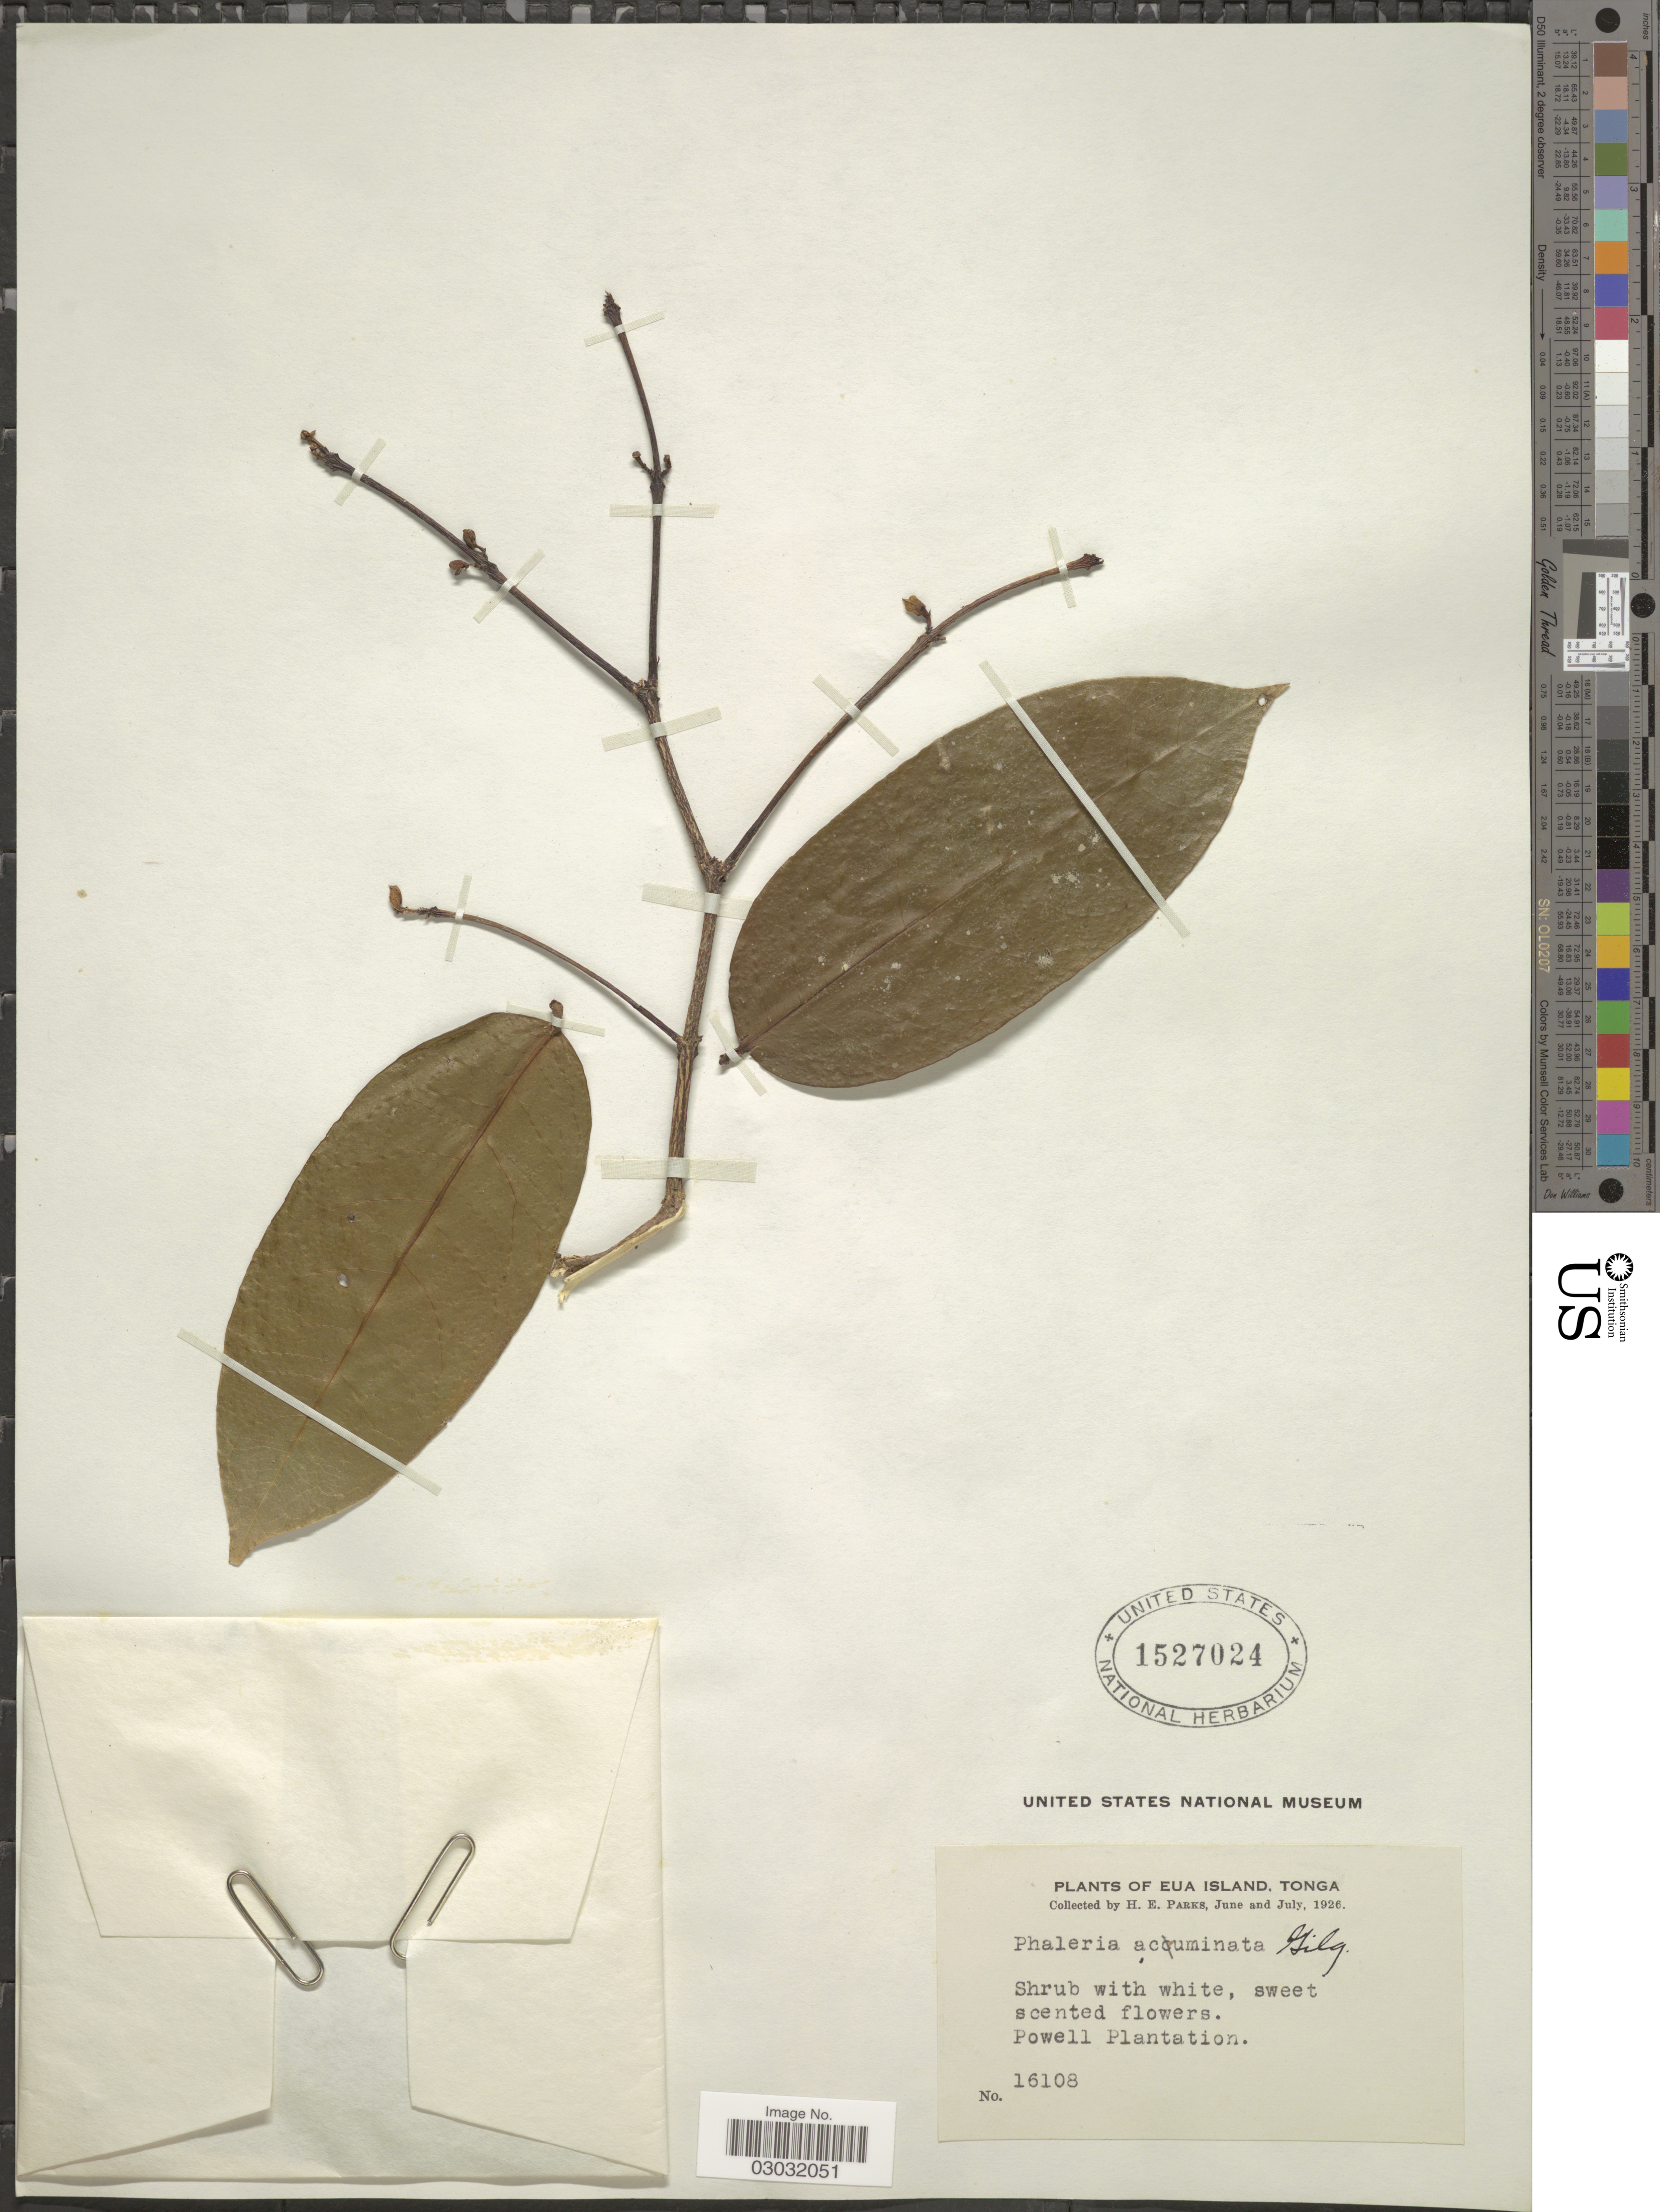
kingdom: Plantae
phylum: Tracheophyta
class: Magnoliopsida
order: Malvales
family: Thymelaeaceae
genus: Phaleria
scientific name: Phaleria acuminata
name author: (A. Gray) Gilg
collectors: H. E. Parks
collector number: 16108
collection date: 1926-06/1926-07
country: Tonga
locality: Eua Island, Powell Plantation.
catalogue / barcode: US 1527024